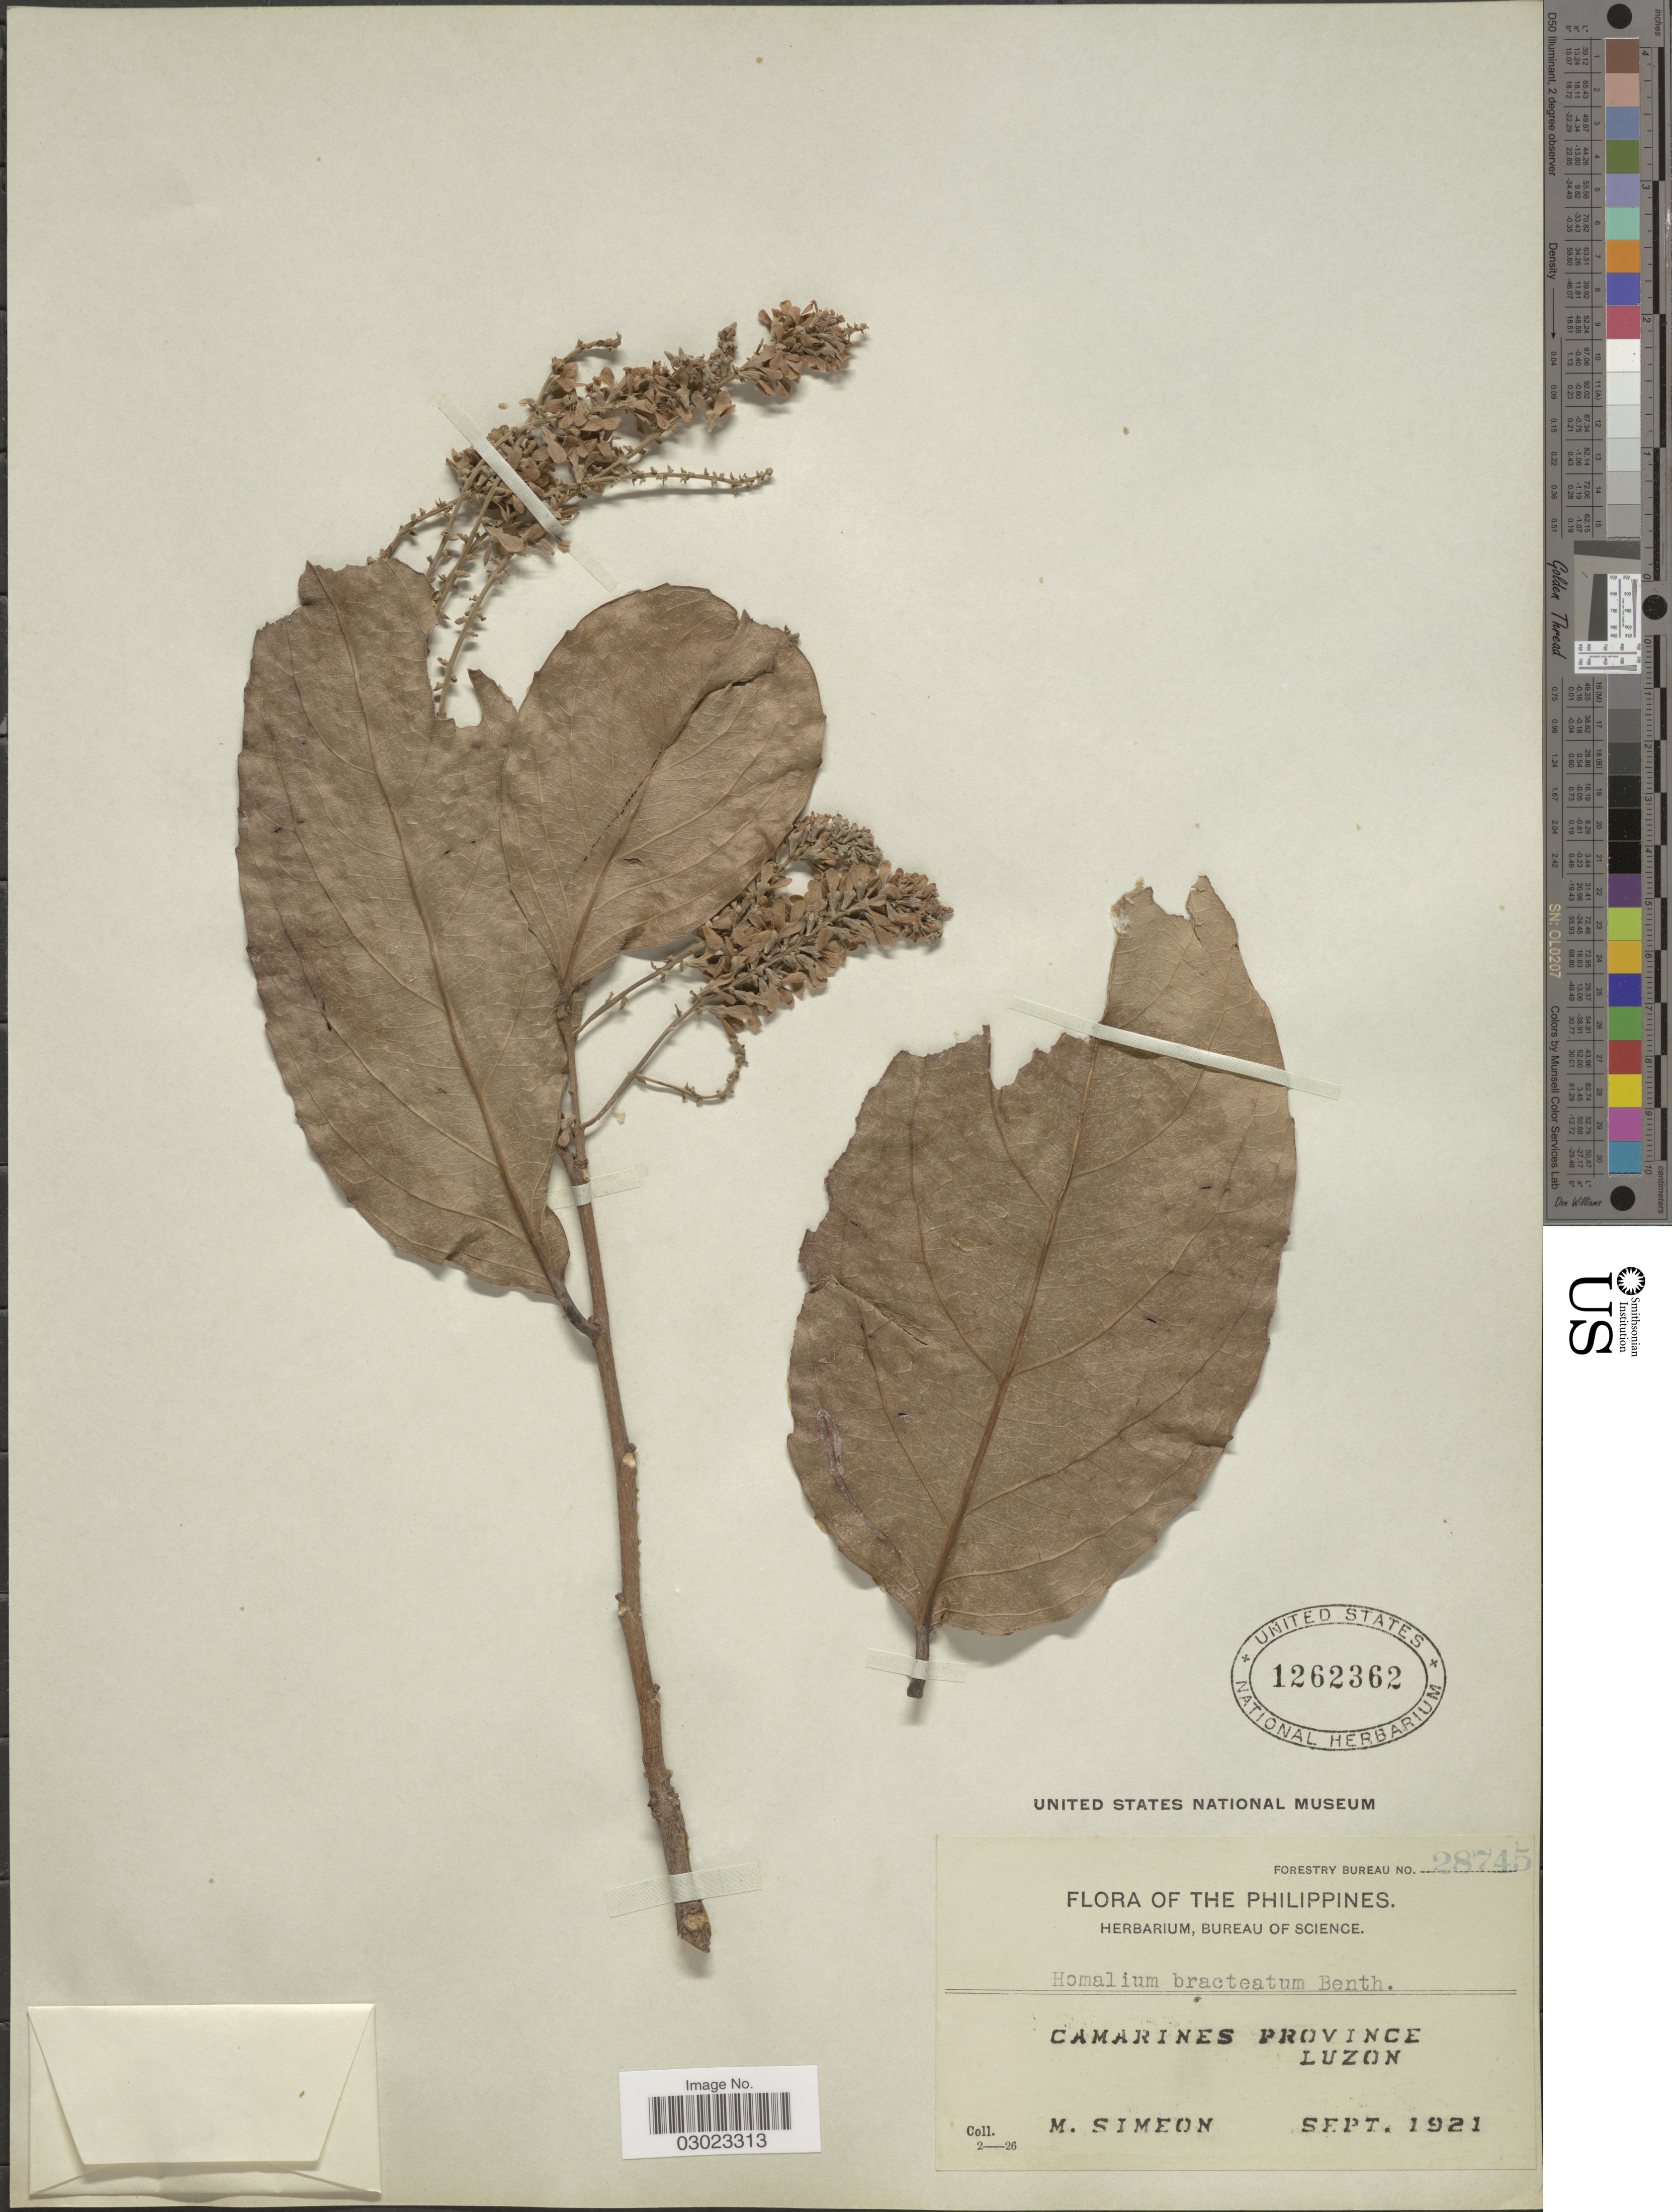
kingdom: Plantae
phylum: Tracheophyta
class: Magnoliopsida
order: Malpighiales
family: Salicaceae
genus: Homalium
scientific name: Homalium bracteatum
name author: Benth.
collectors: M. Simeon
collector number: Forestry Bureau 28745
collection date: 1921-09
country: Philippines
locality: Camarines Province, Luzon.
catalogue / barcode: US 1262362